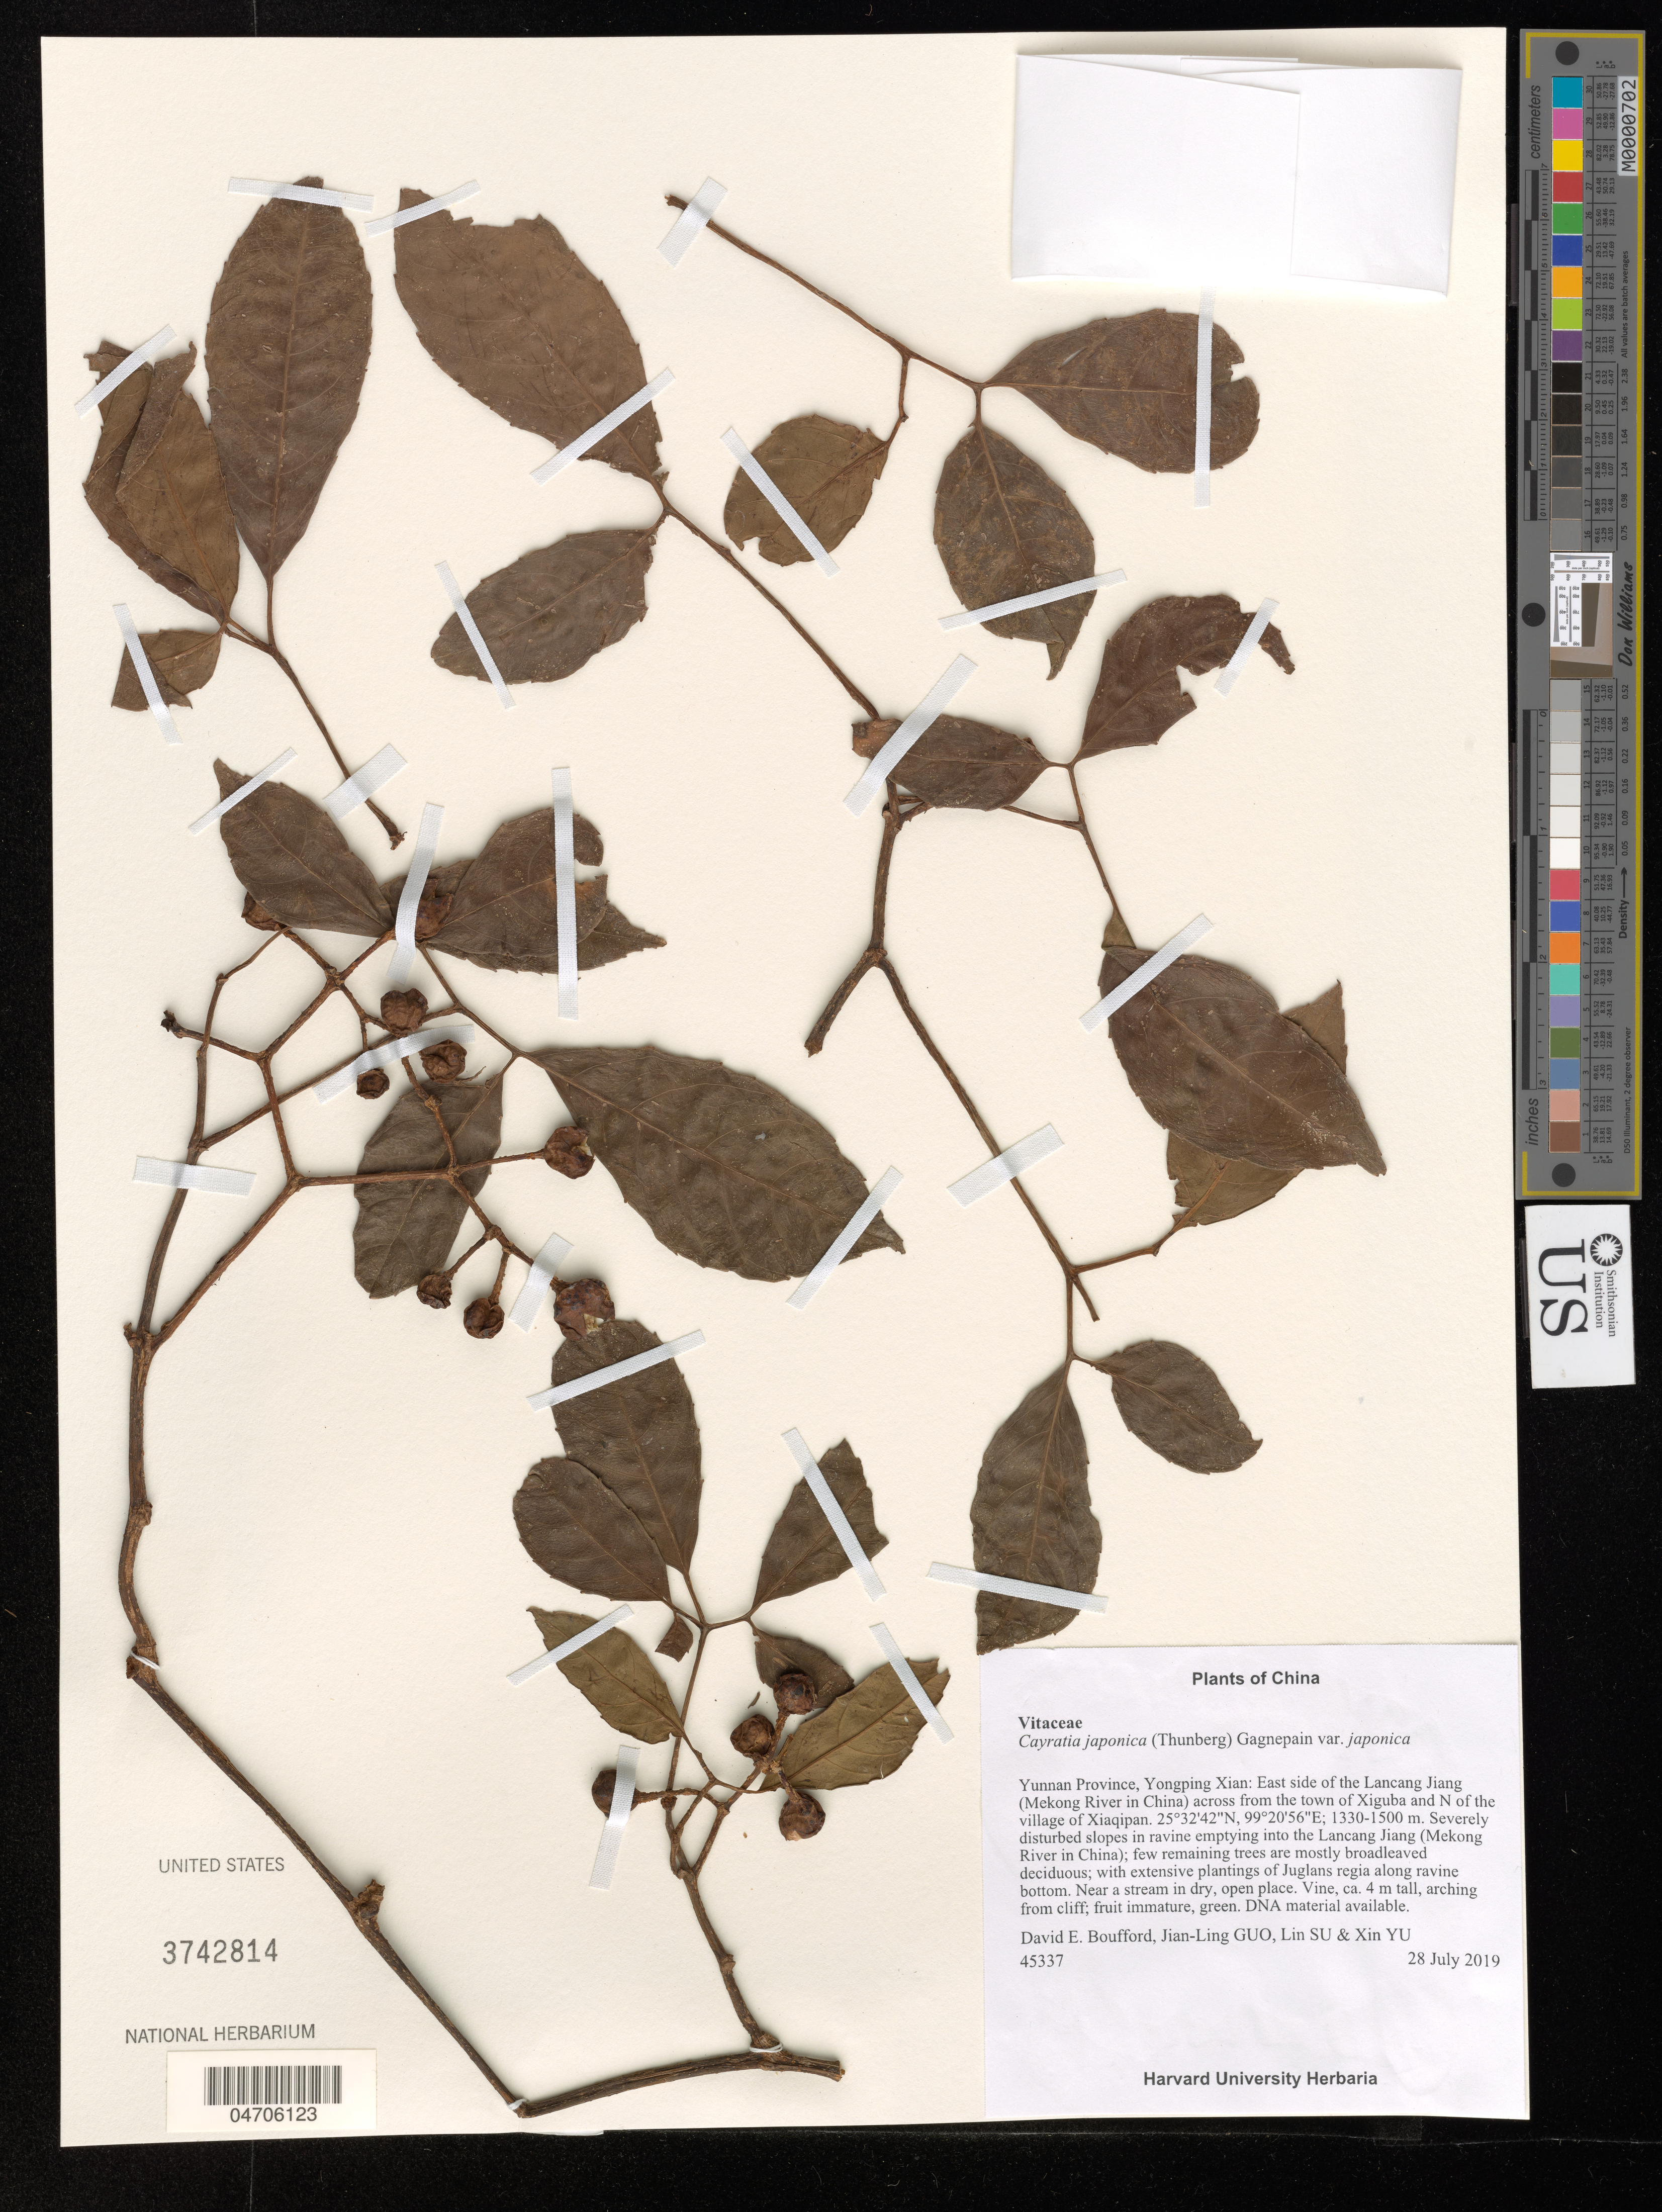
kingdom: Plantae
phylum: Tracheophyta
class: Magnoliopsida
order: Vitales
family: Vitaceae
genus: Cayratia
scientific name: Cayratia japonica var. japonica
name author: (Thunb.) Gagnep.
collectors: D. E. Boufford, J. Guo, L. Su & X. Yu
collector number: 45337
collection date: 2019-07-28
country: China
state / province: Yunnan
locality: Yongping Xian: East side of the Lancang Jiang (Mekong River in China) across from the town of Xiguba and N of the village of Xiaqipan. Severely disturbed slopes in ravine emptying into the Lancang Jiang (Mekong River in China).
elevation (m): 1330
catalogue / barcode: US 3742814